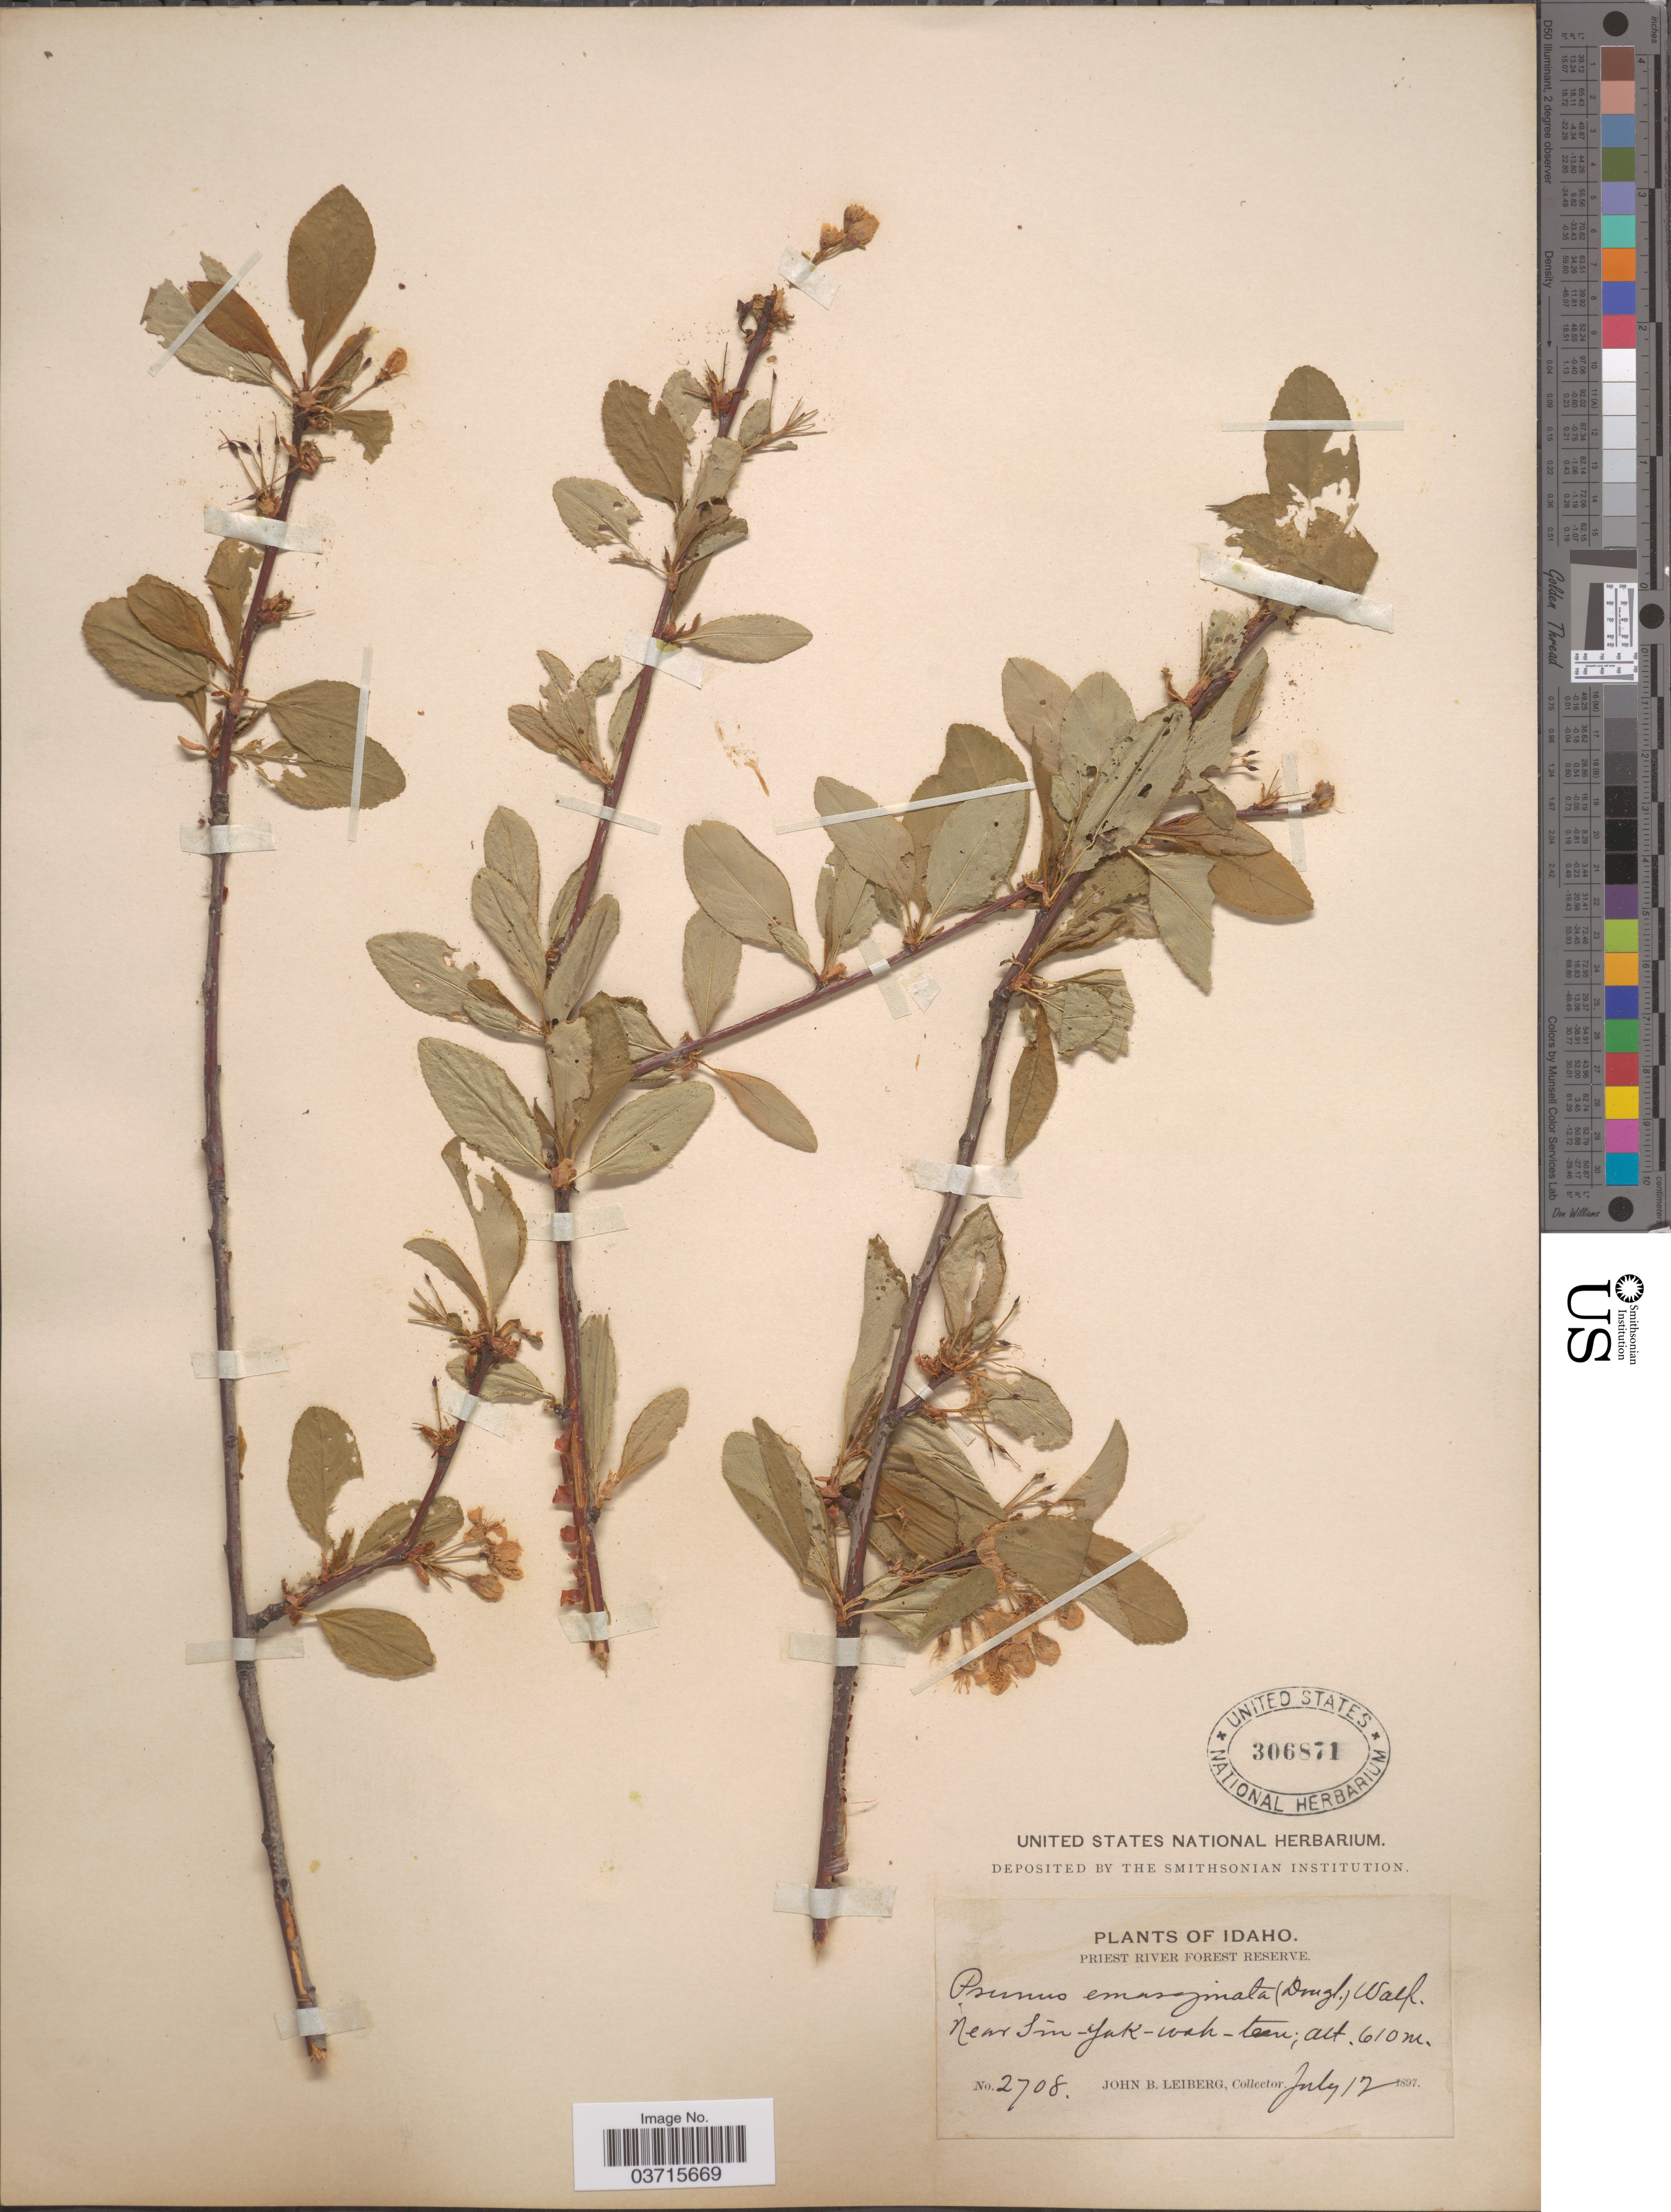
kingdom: Plantae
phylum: Tracheophyta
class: Magnoliopsida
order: Rosales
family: Rosaceae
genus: Prunus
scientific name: Prunus emarginata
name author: (Douglas ex Hook.) Eaton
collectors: J. B. Leiberg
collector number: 2708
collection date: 1897-07-12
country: United States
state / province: Idaho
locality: Priest River Forest Reserve. Near Sin-yak-woh-teen.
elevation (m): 610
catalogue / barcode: US 306871